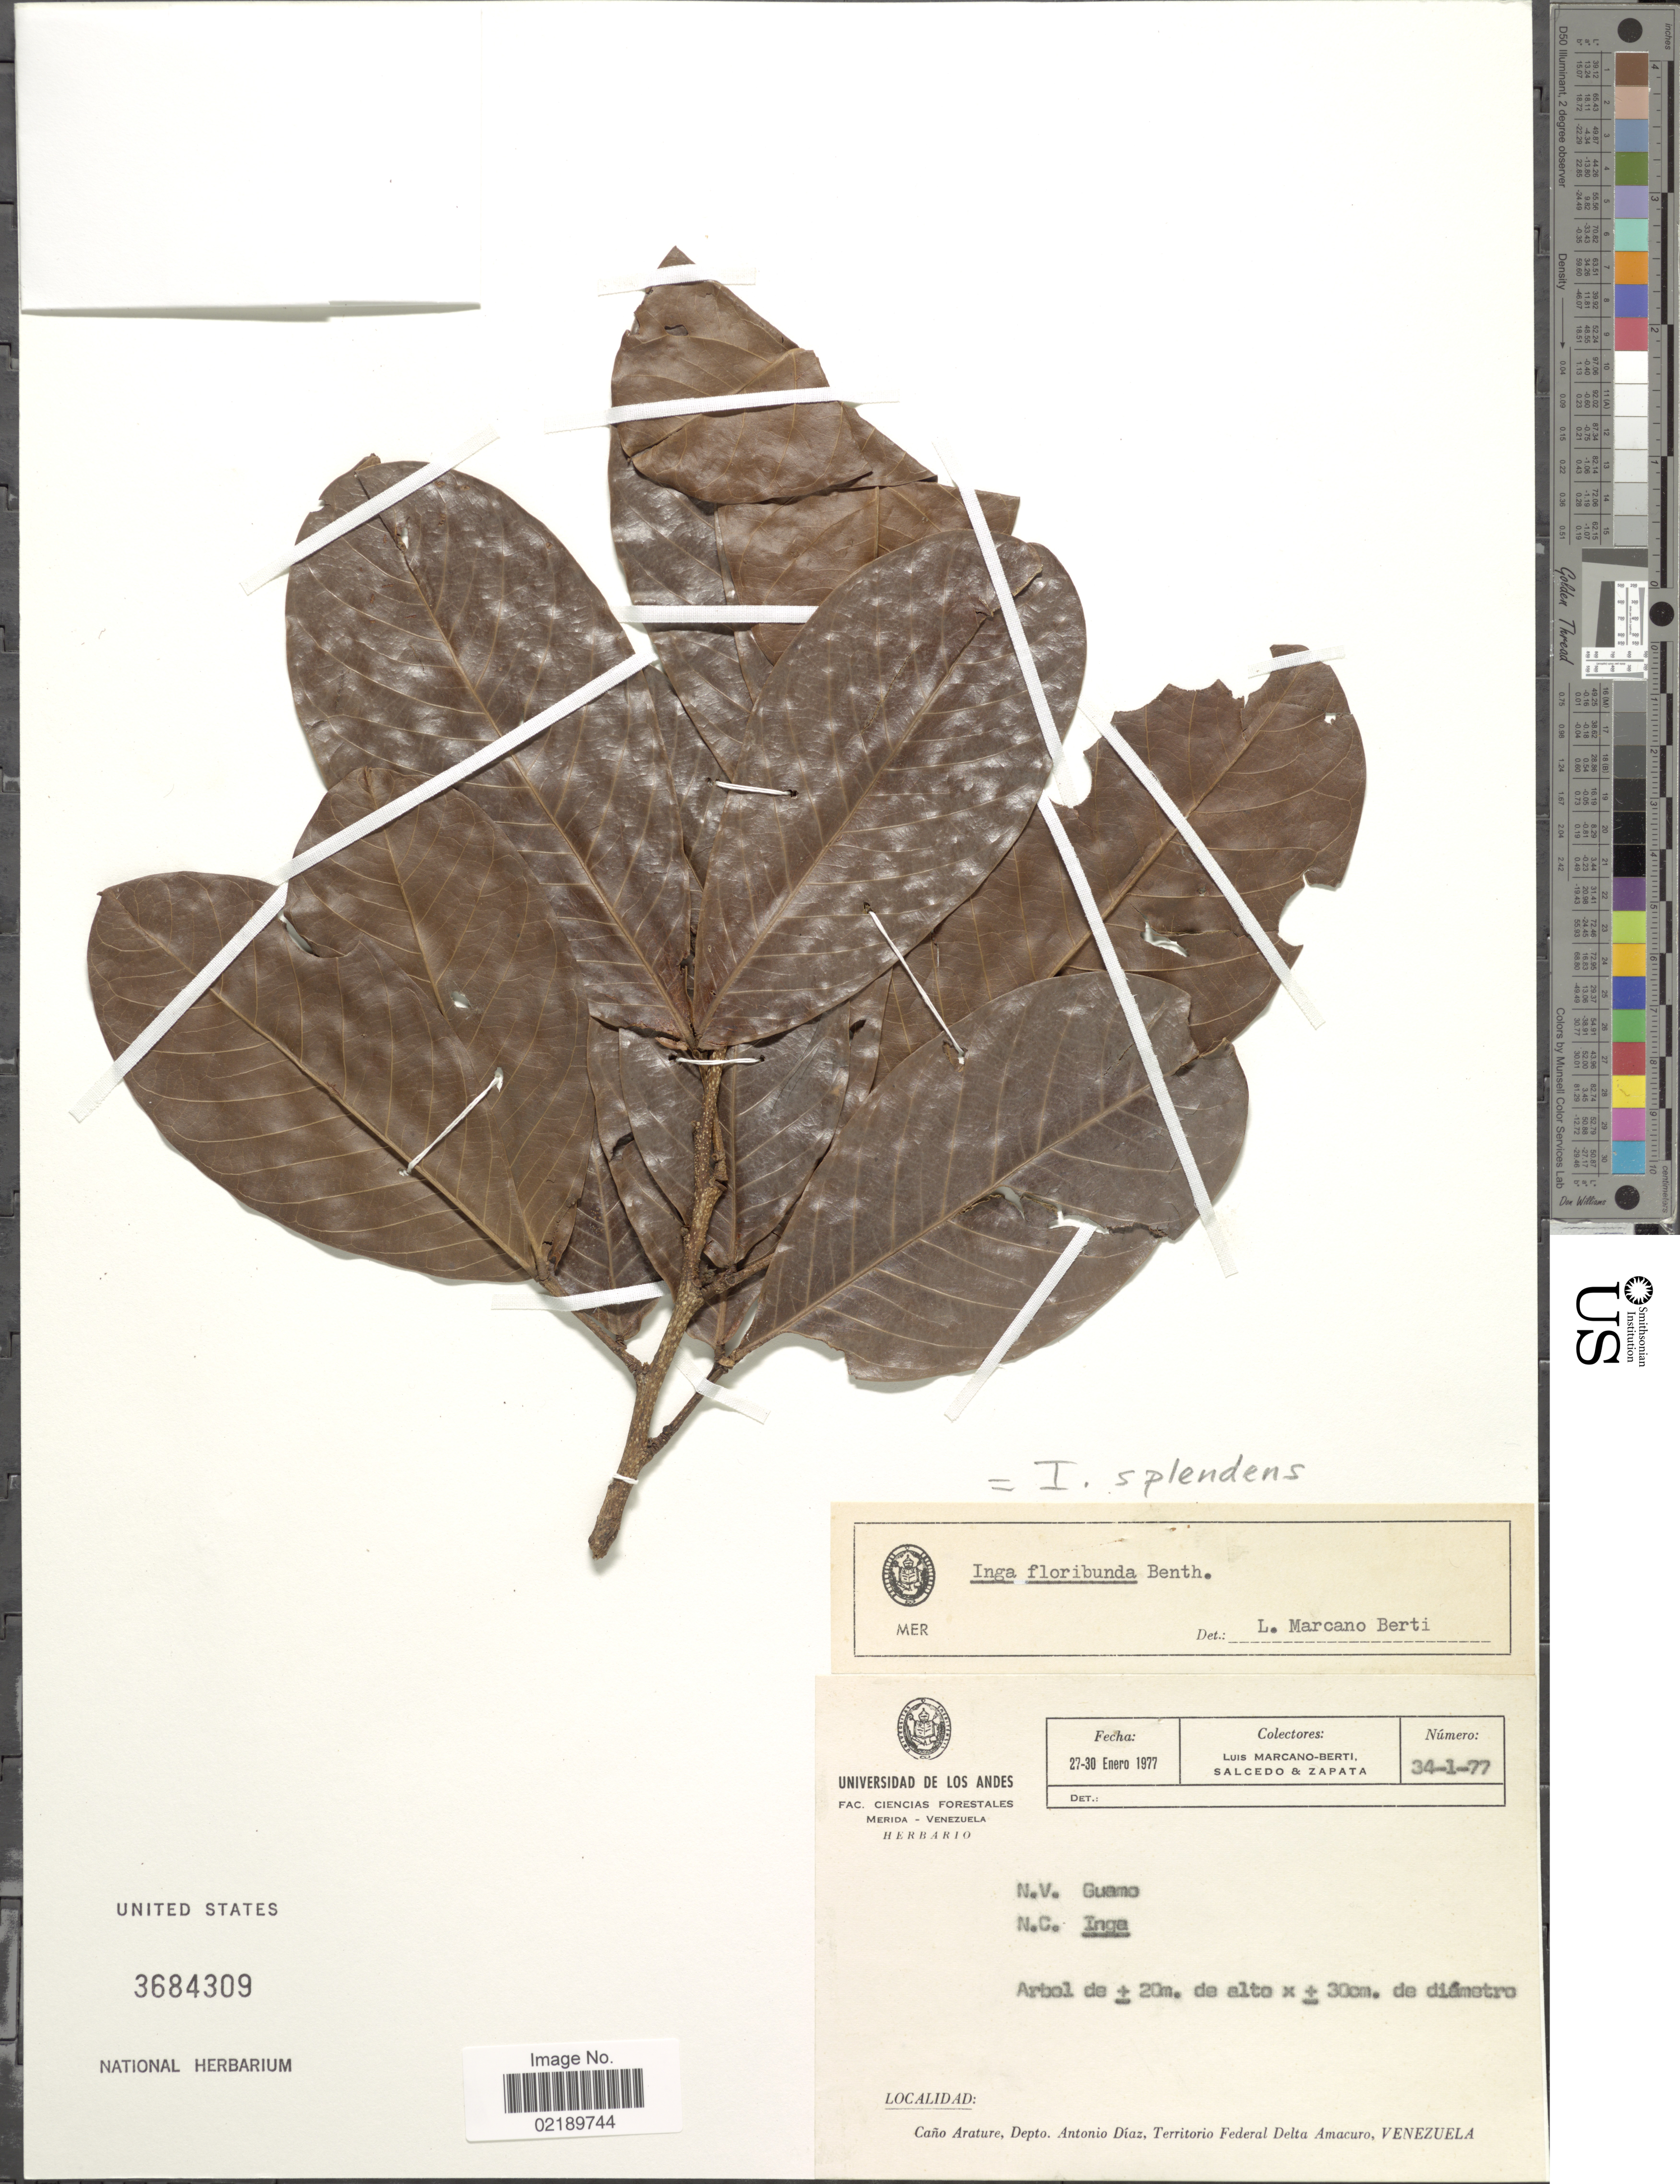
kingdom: Plantae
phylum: Tracheophyta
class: Magnoliopsida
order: Fabales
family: Fabaceae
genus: Inga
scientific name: Inga splendens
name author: Willd.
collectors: L. Marcano-Berti, Salcedo & -. Zapata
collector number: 34-1-77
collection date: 1977-01-27/1977-01-30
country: Venezuela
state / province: Delta Amacuro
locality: Caño Arature, Depto. Antonio Díaz, Territorio Federal Delta Amacuro, Venezuela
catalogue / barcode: US 3684309